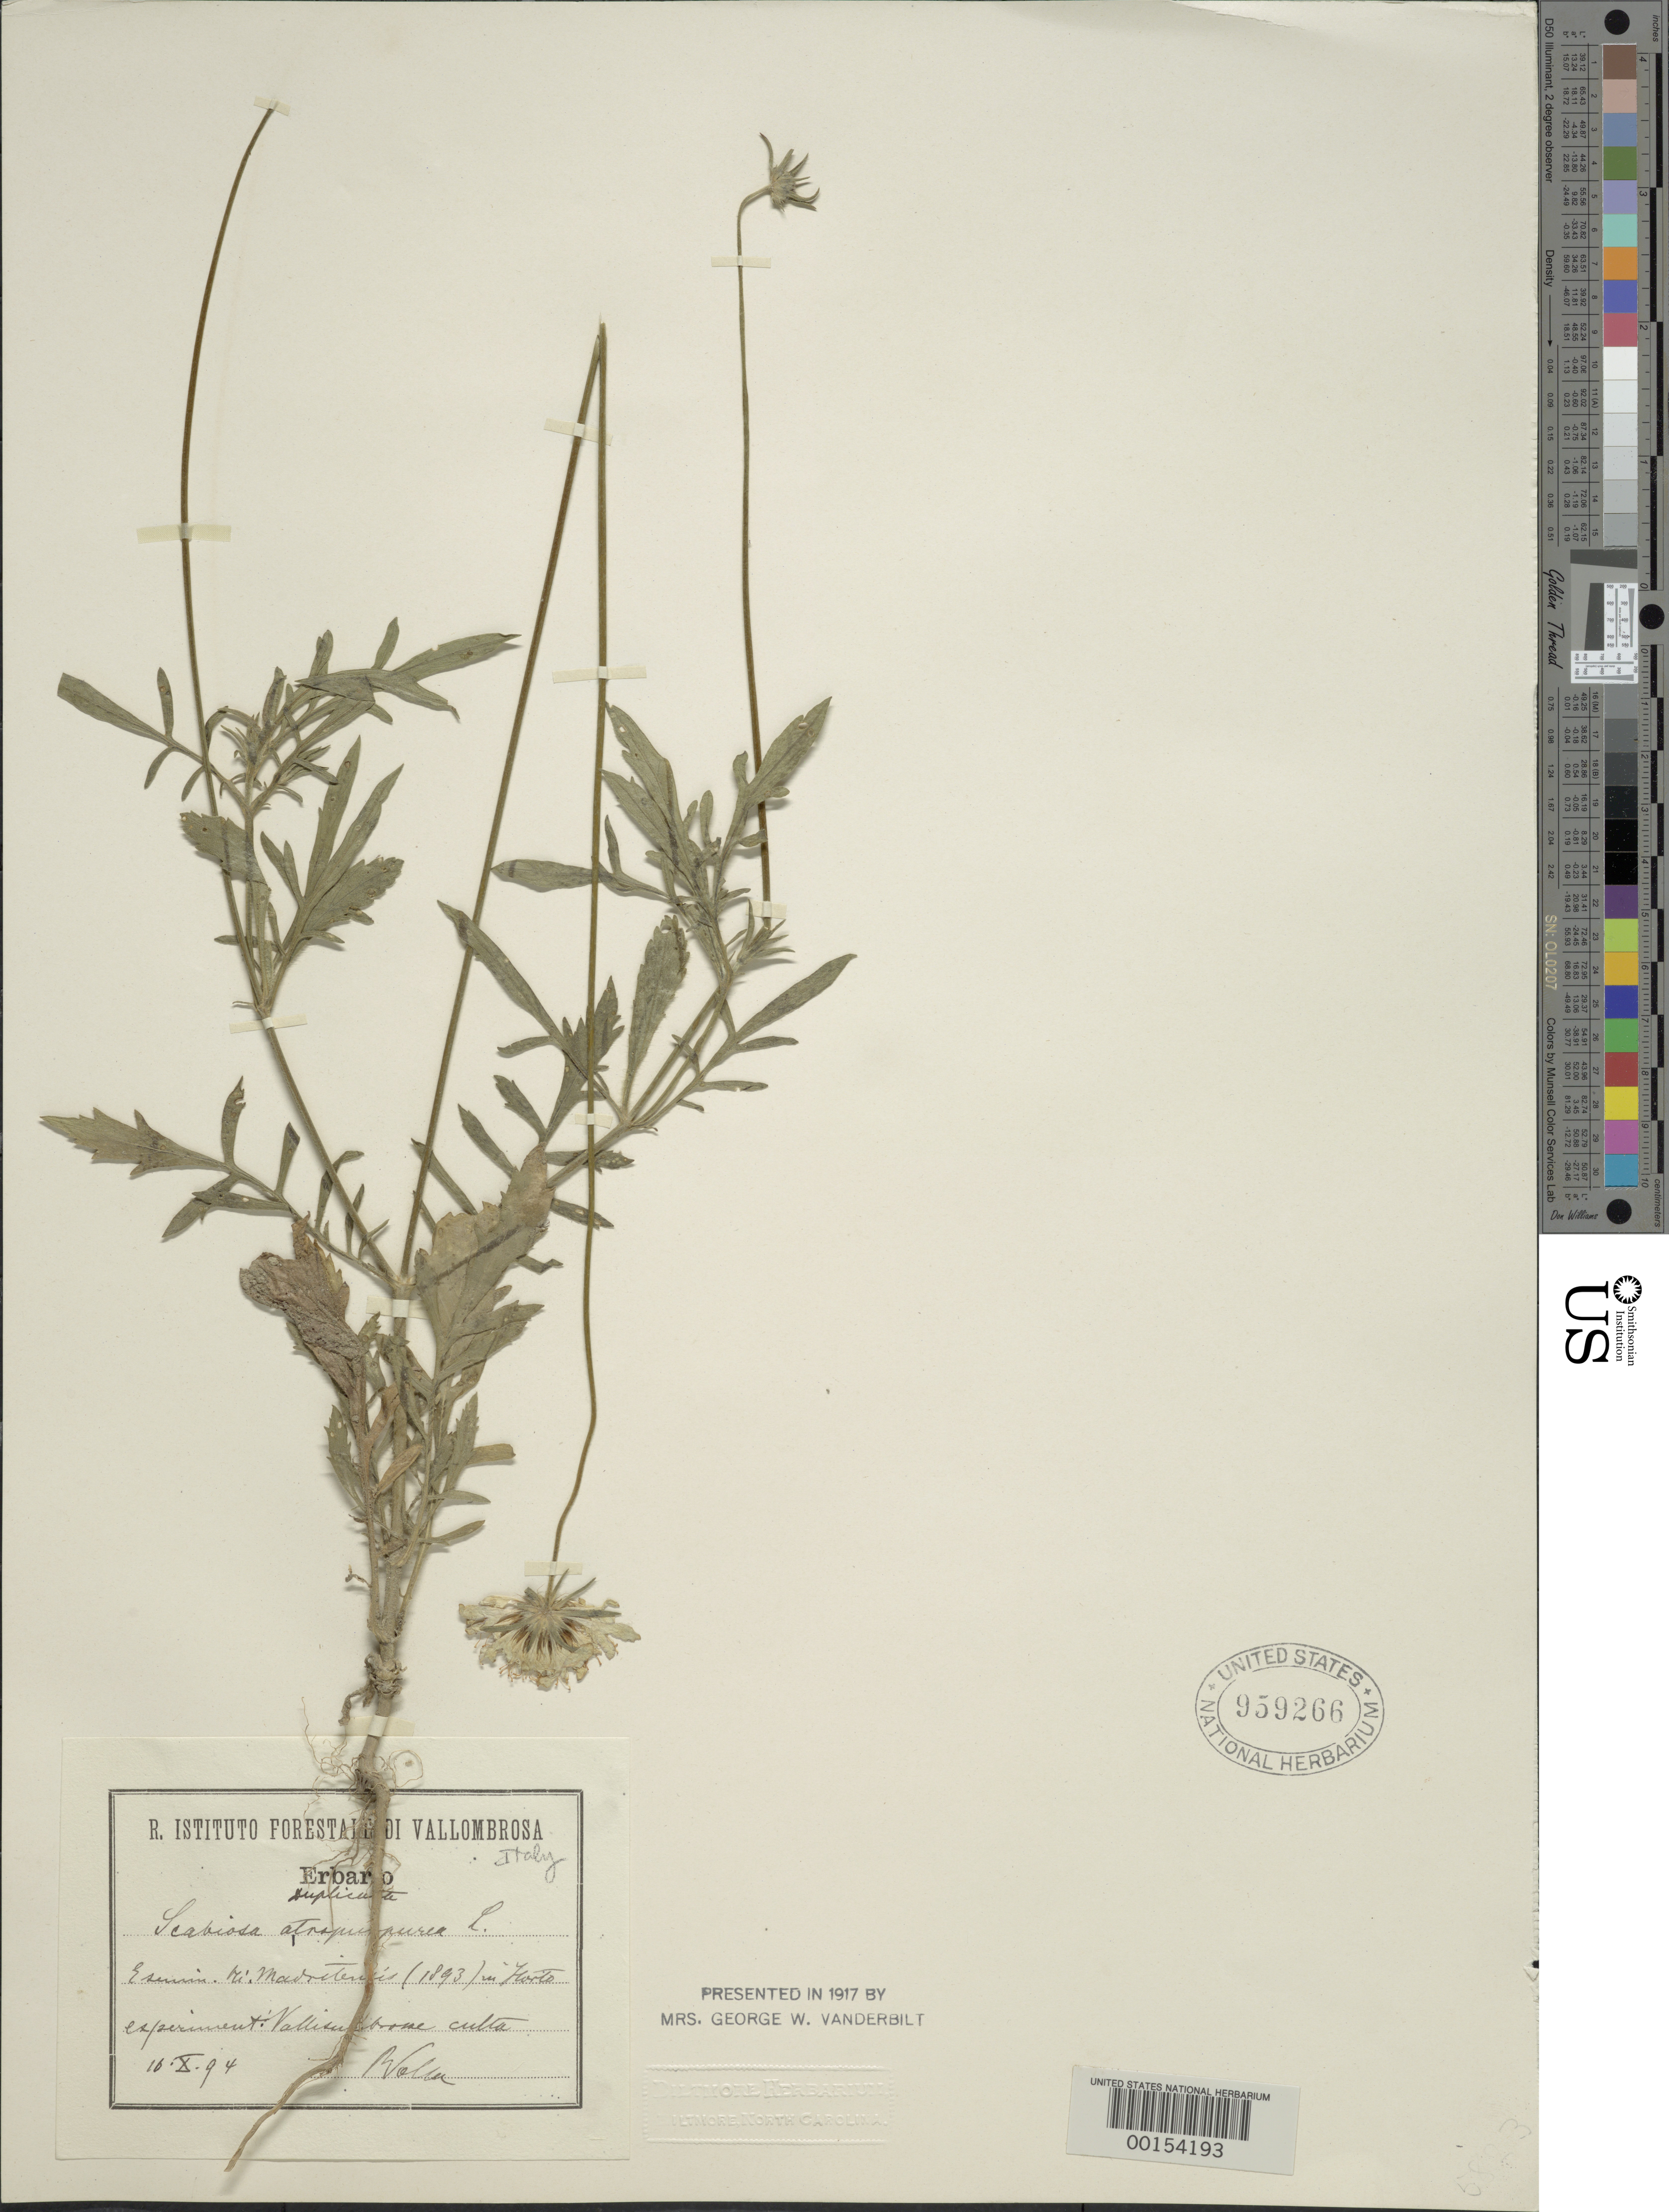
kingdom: Plantae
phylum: Tracheophyta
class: Magnoliopsida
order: Dipsacales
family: Caprifoliaceae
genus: Scabiosa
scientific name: Scabiosa atropurpurea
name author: L.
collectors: P. Volla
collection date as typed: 16 Oct 1894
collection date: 1894-10-16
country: Italy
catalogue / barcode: US 959266